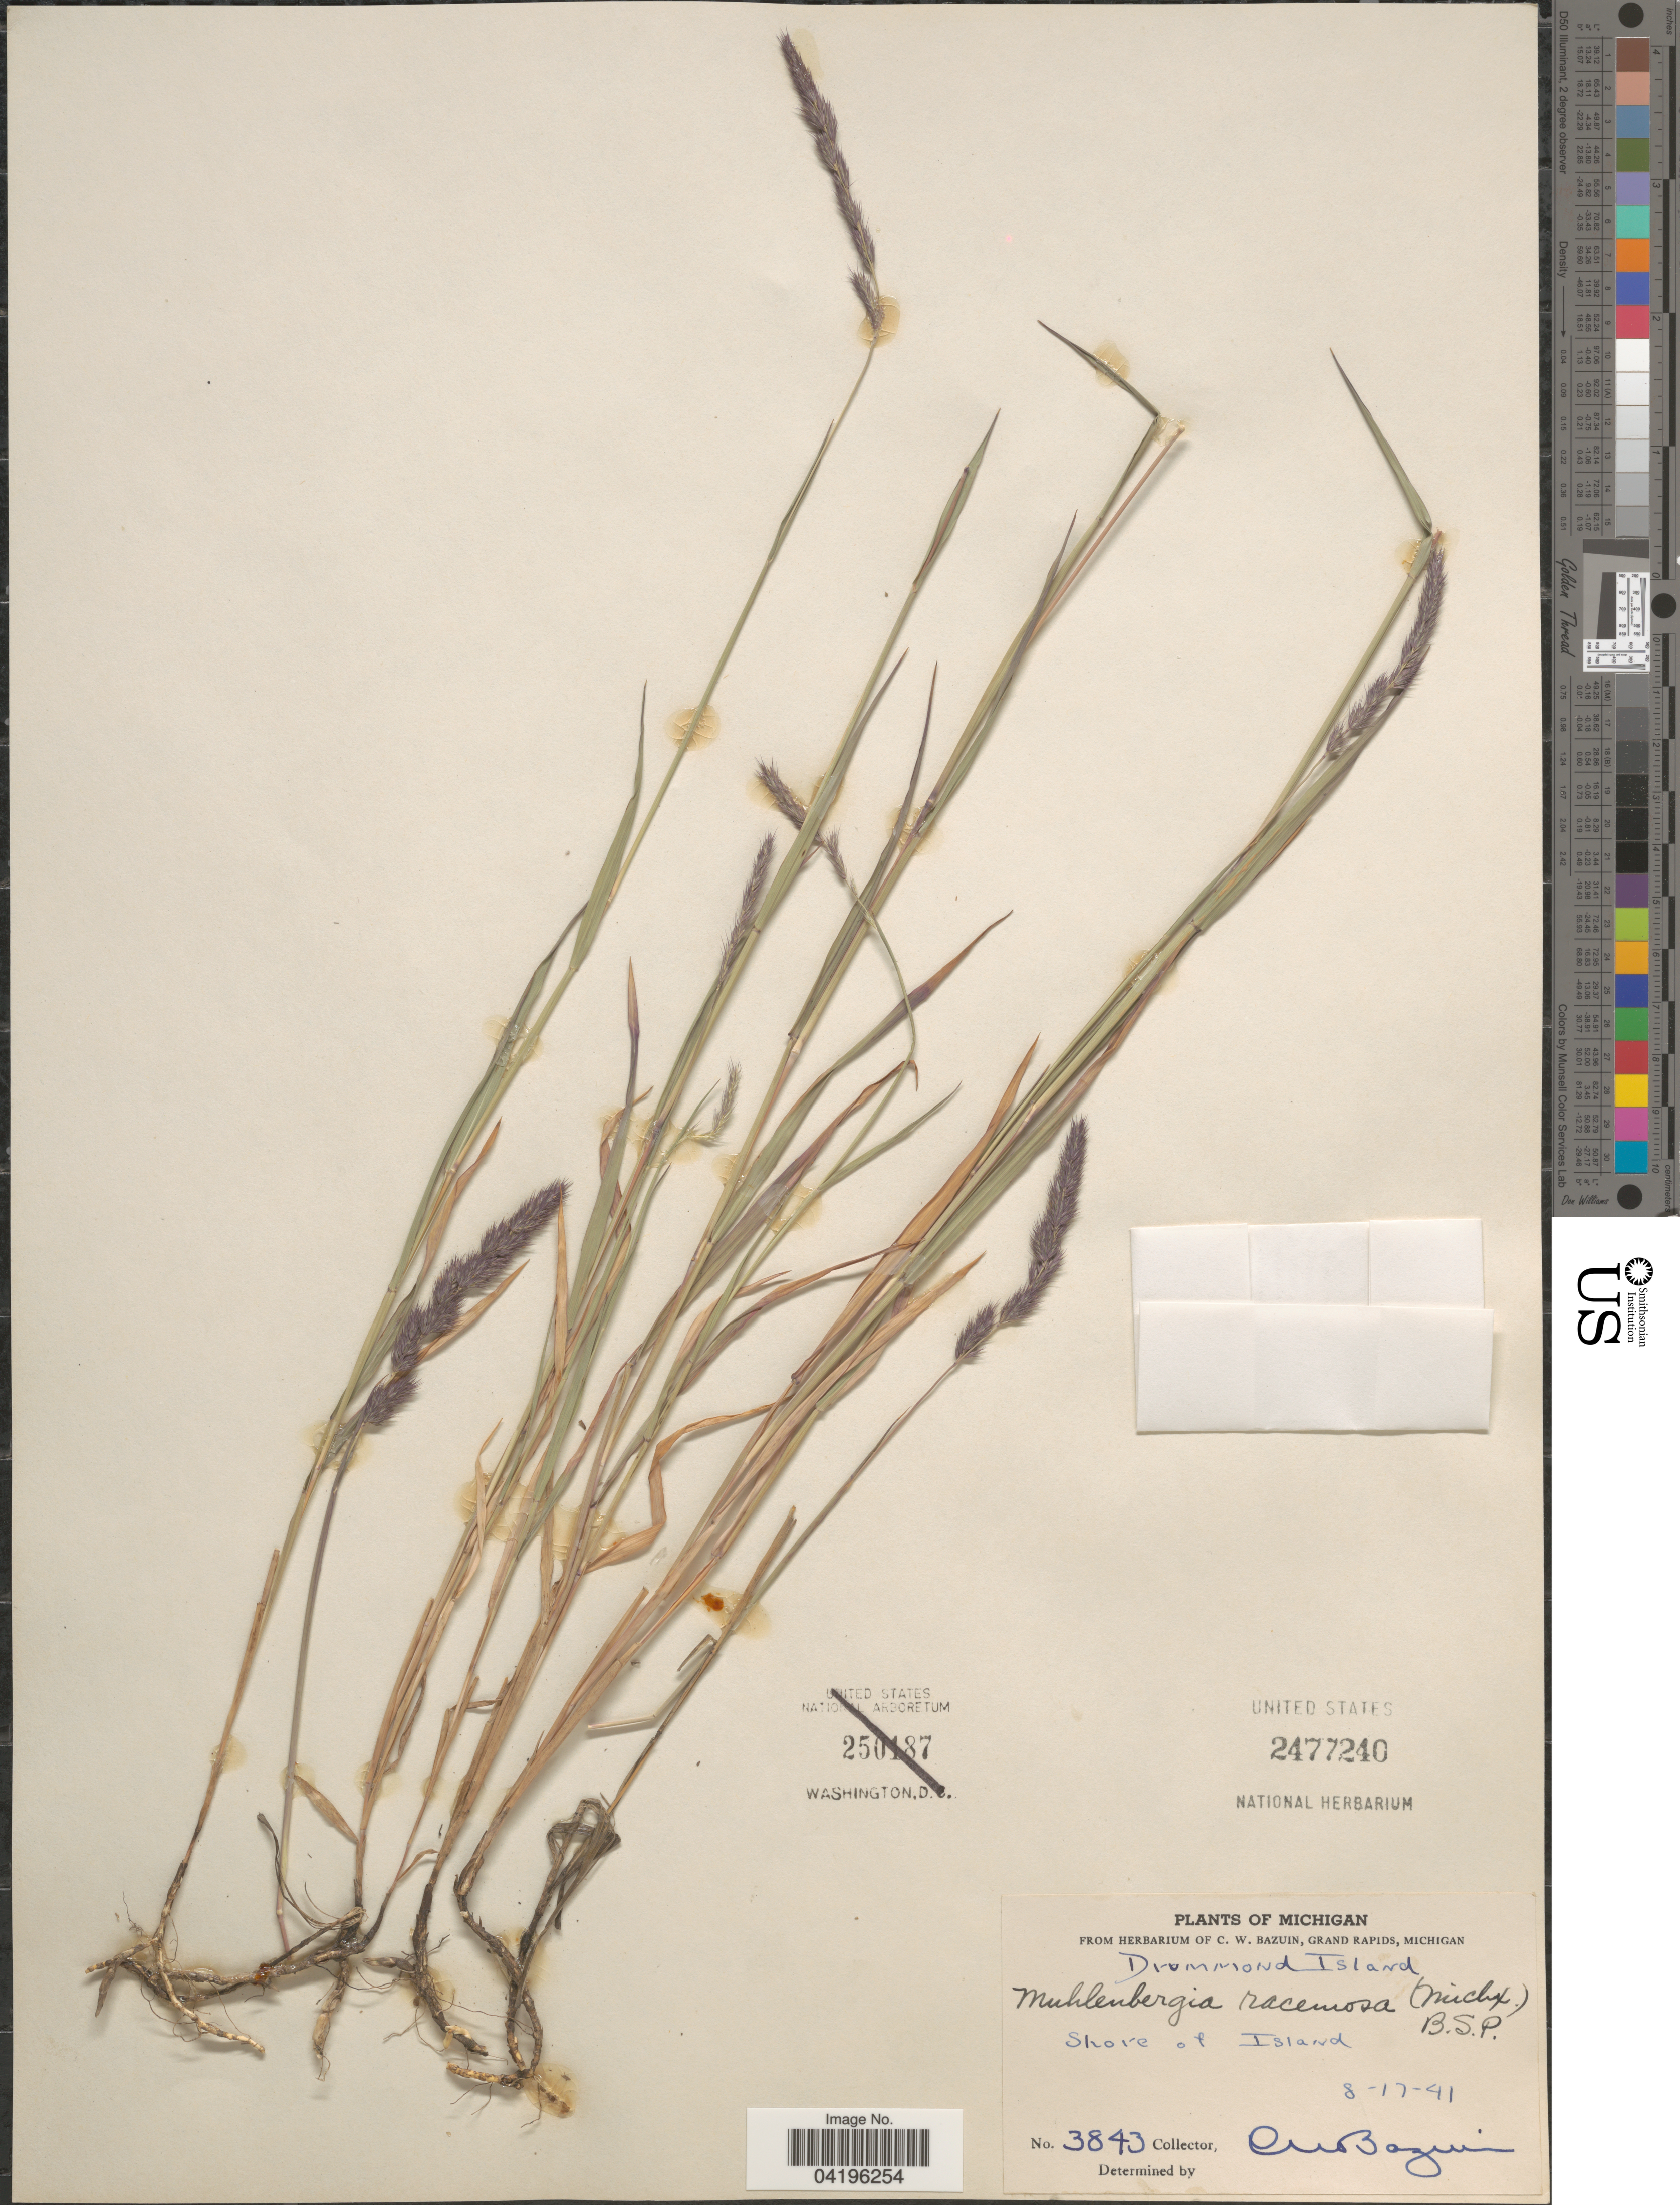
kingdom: Plantae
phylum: Tracheophyta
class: Liliopsida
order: Poales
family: Poaceae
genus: Muhlenbergia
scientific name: Muhlenbergia racemosa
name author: (Michx.) Britton et al.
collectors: C. Bazuin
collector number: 3843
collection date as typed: Transcribed d/m/y: 17/8/41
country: United States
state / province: Michigan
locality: Drummond Island. Shore of Island.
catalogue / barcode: US 2477240